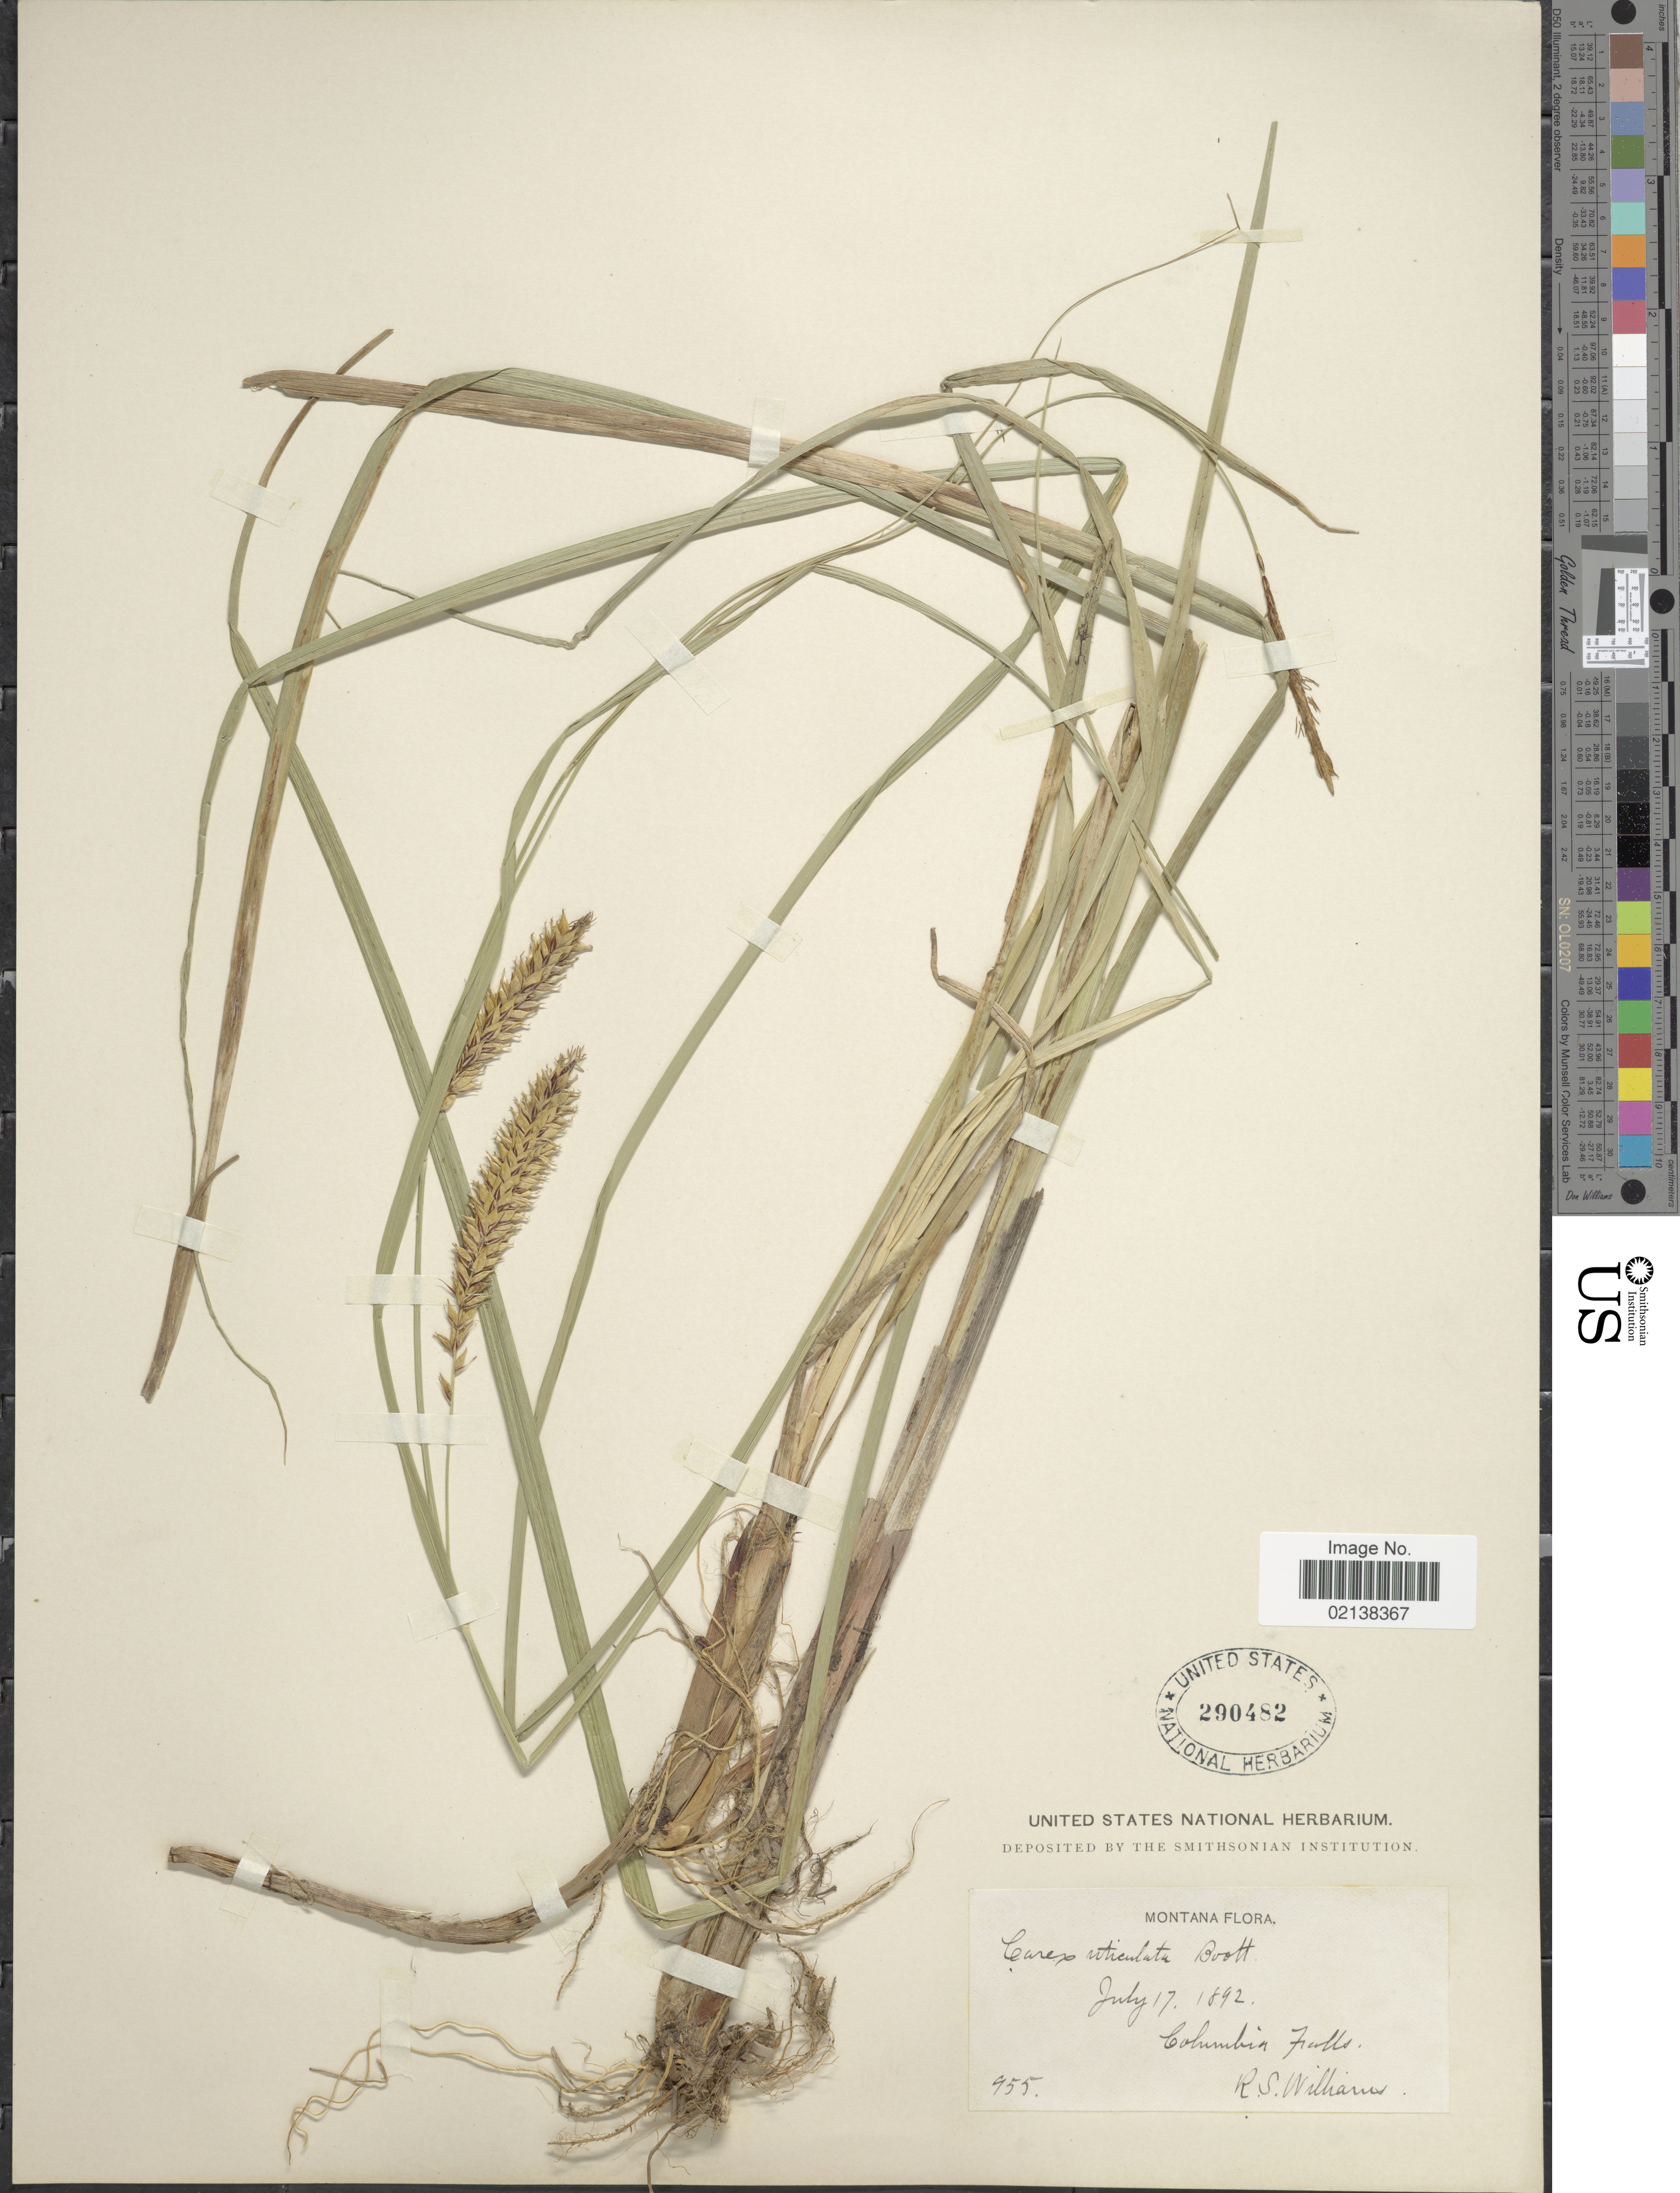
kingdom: Plantae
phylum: Tracheophyta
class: Liliopsida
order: Poales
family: Cyperaceae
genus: Carex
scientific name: Carex utriculata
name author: Boott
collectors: R. S. Williams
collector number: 955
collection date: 1892-07-17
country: United States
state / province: Montana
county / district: Flathead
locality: Columbia Falls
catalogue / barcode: US 290482